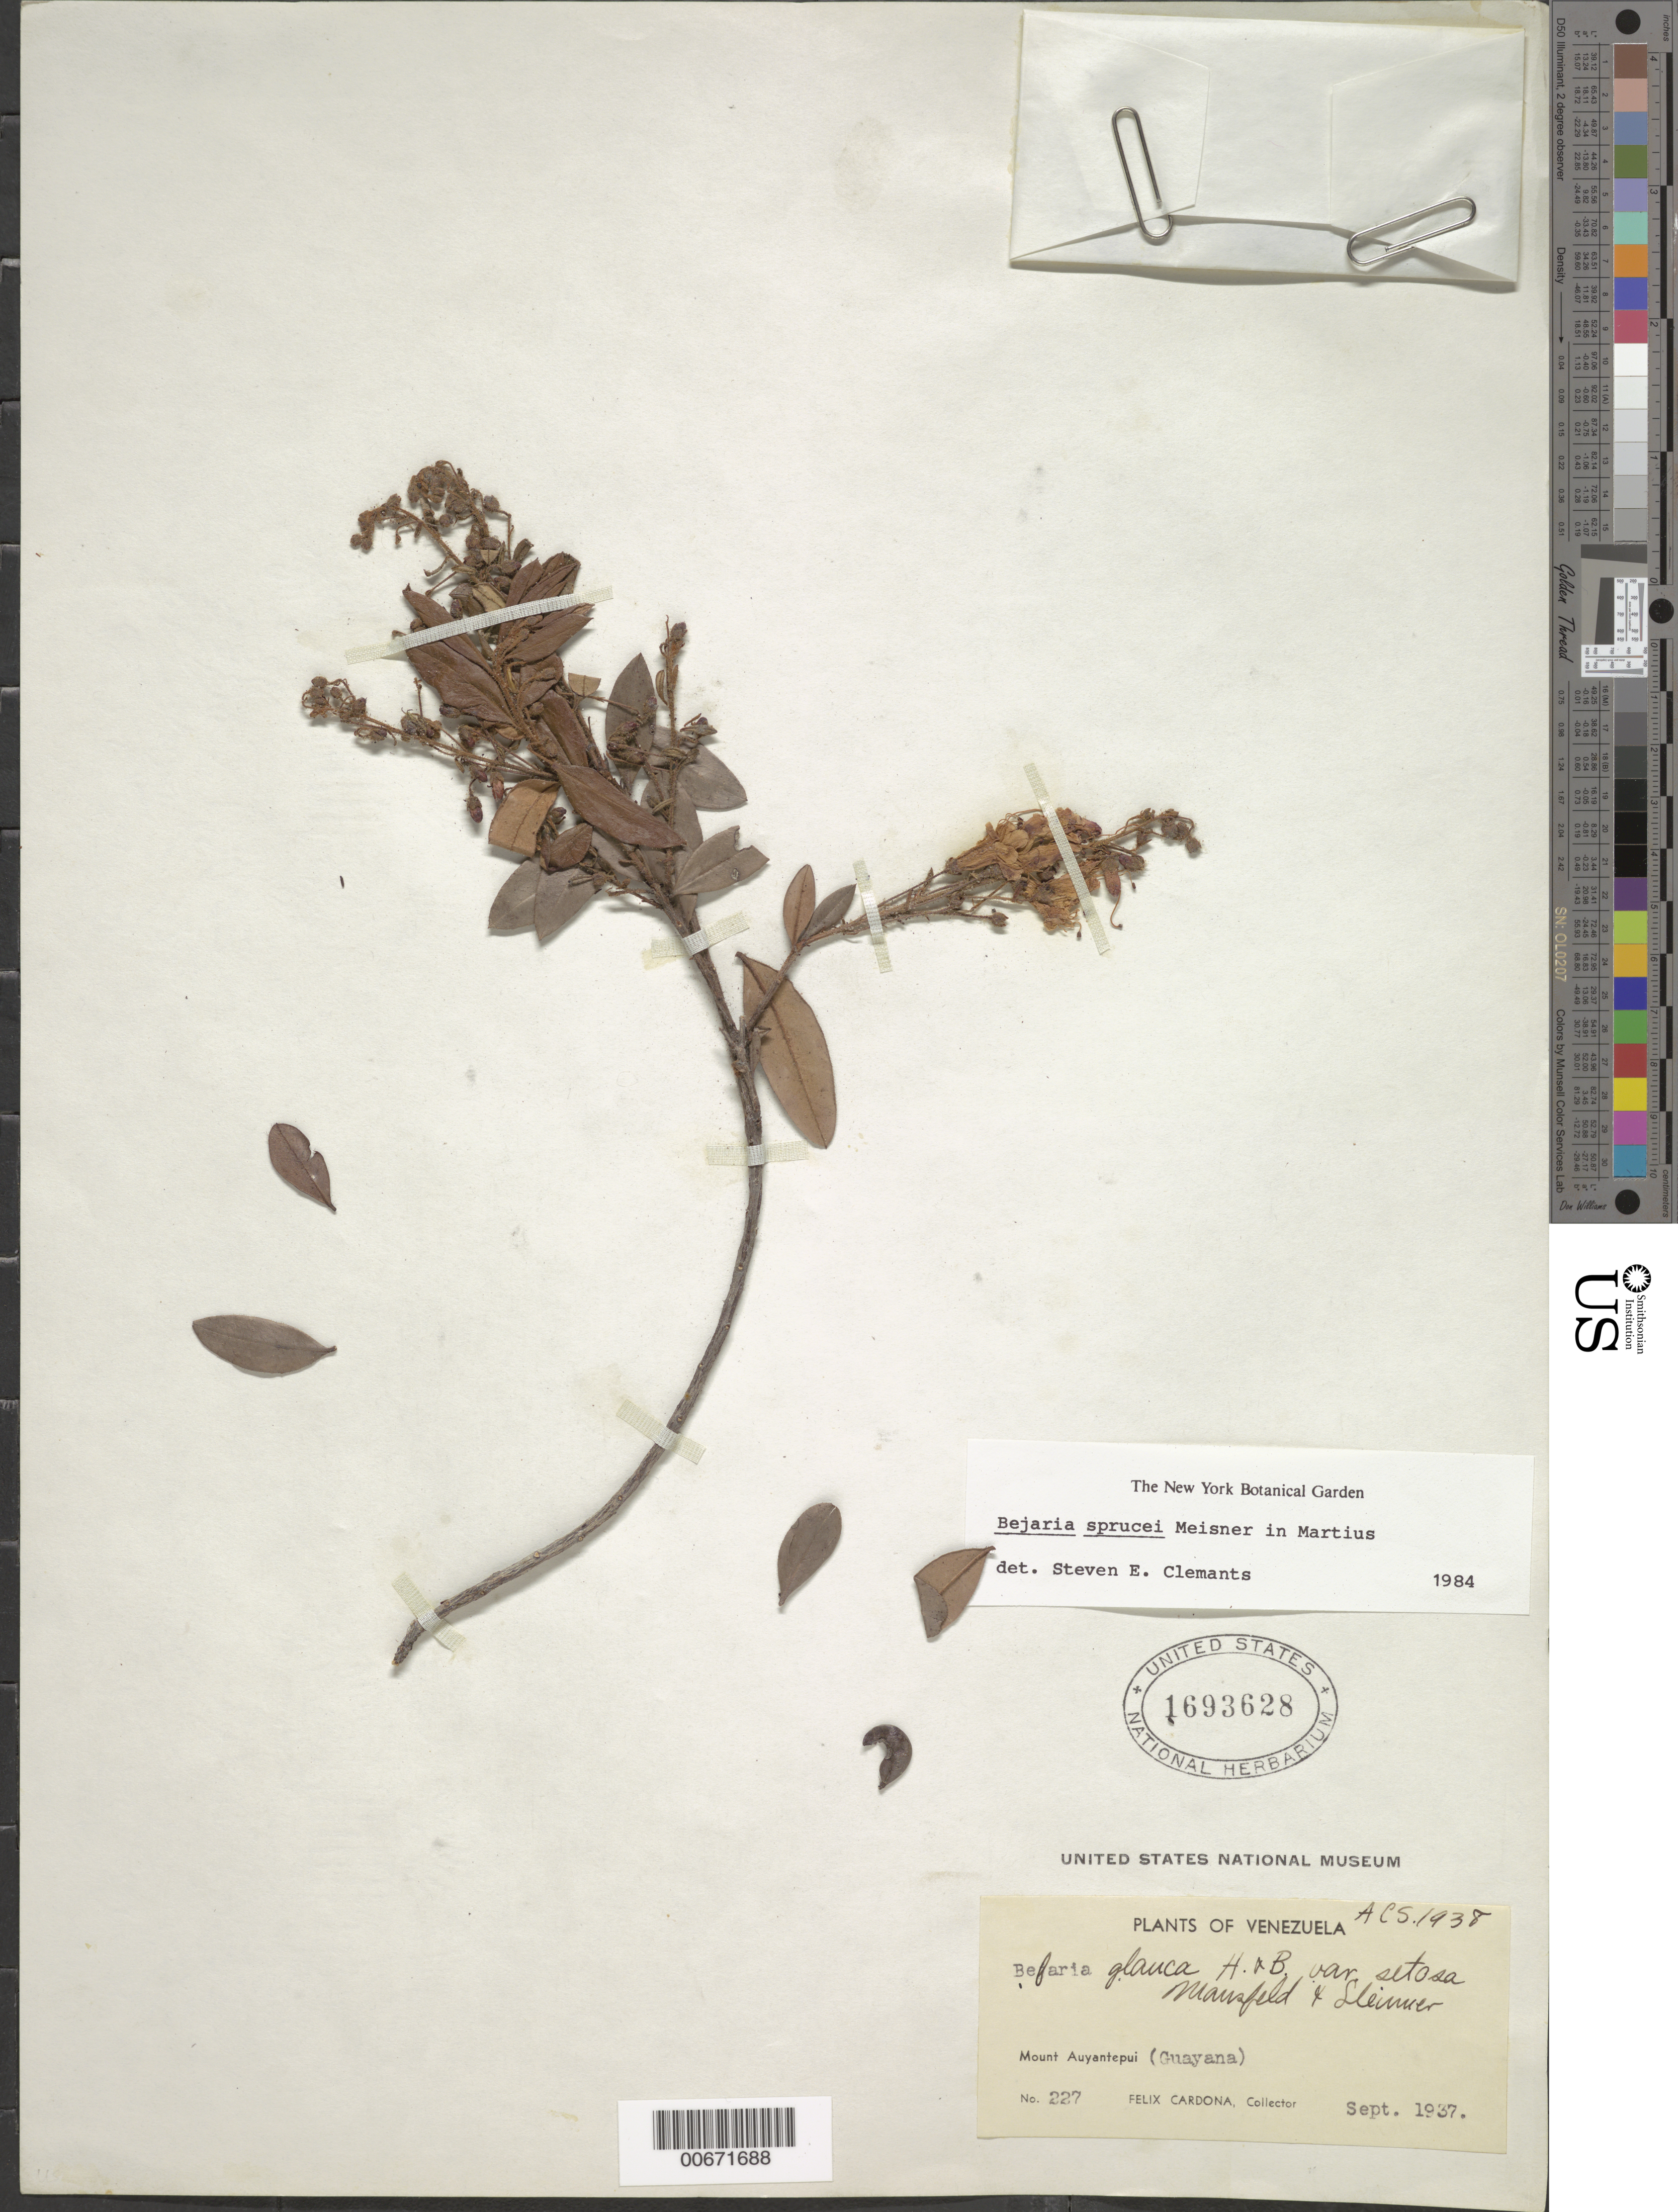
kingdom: Plantae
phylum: Tracheophyta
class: Magnoliopsida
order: Ericales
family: Ericaceae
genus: Bejaria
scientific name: Bejaria sprucei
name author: Meisn.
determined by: Clemants, S. E.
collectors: F. Cardona Puig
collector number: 227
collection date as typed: Sep-37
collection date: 1937-09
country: Venezuela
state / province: Bolívar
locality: Cerro Auyantepuí, Alto Caroní, Guayana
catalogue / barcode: US 1693628